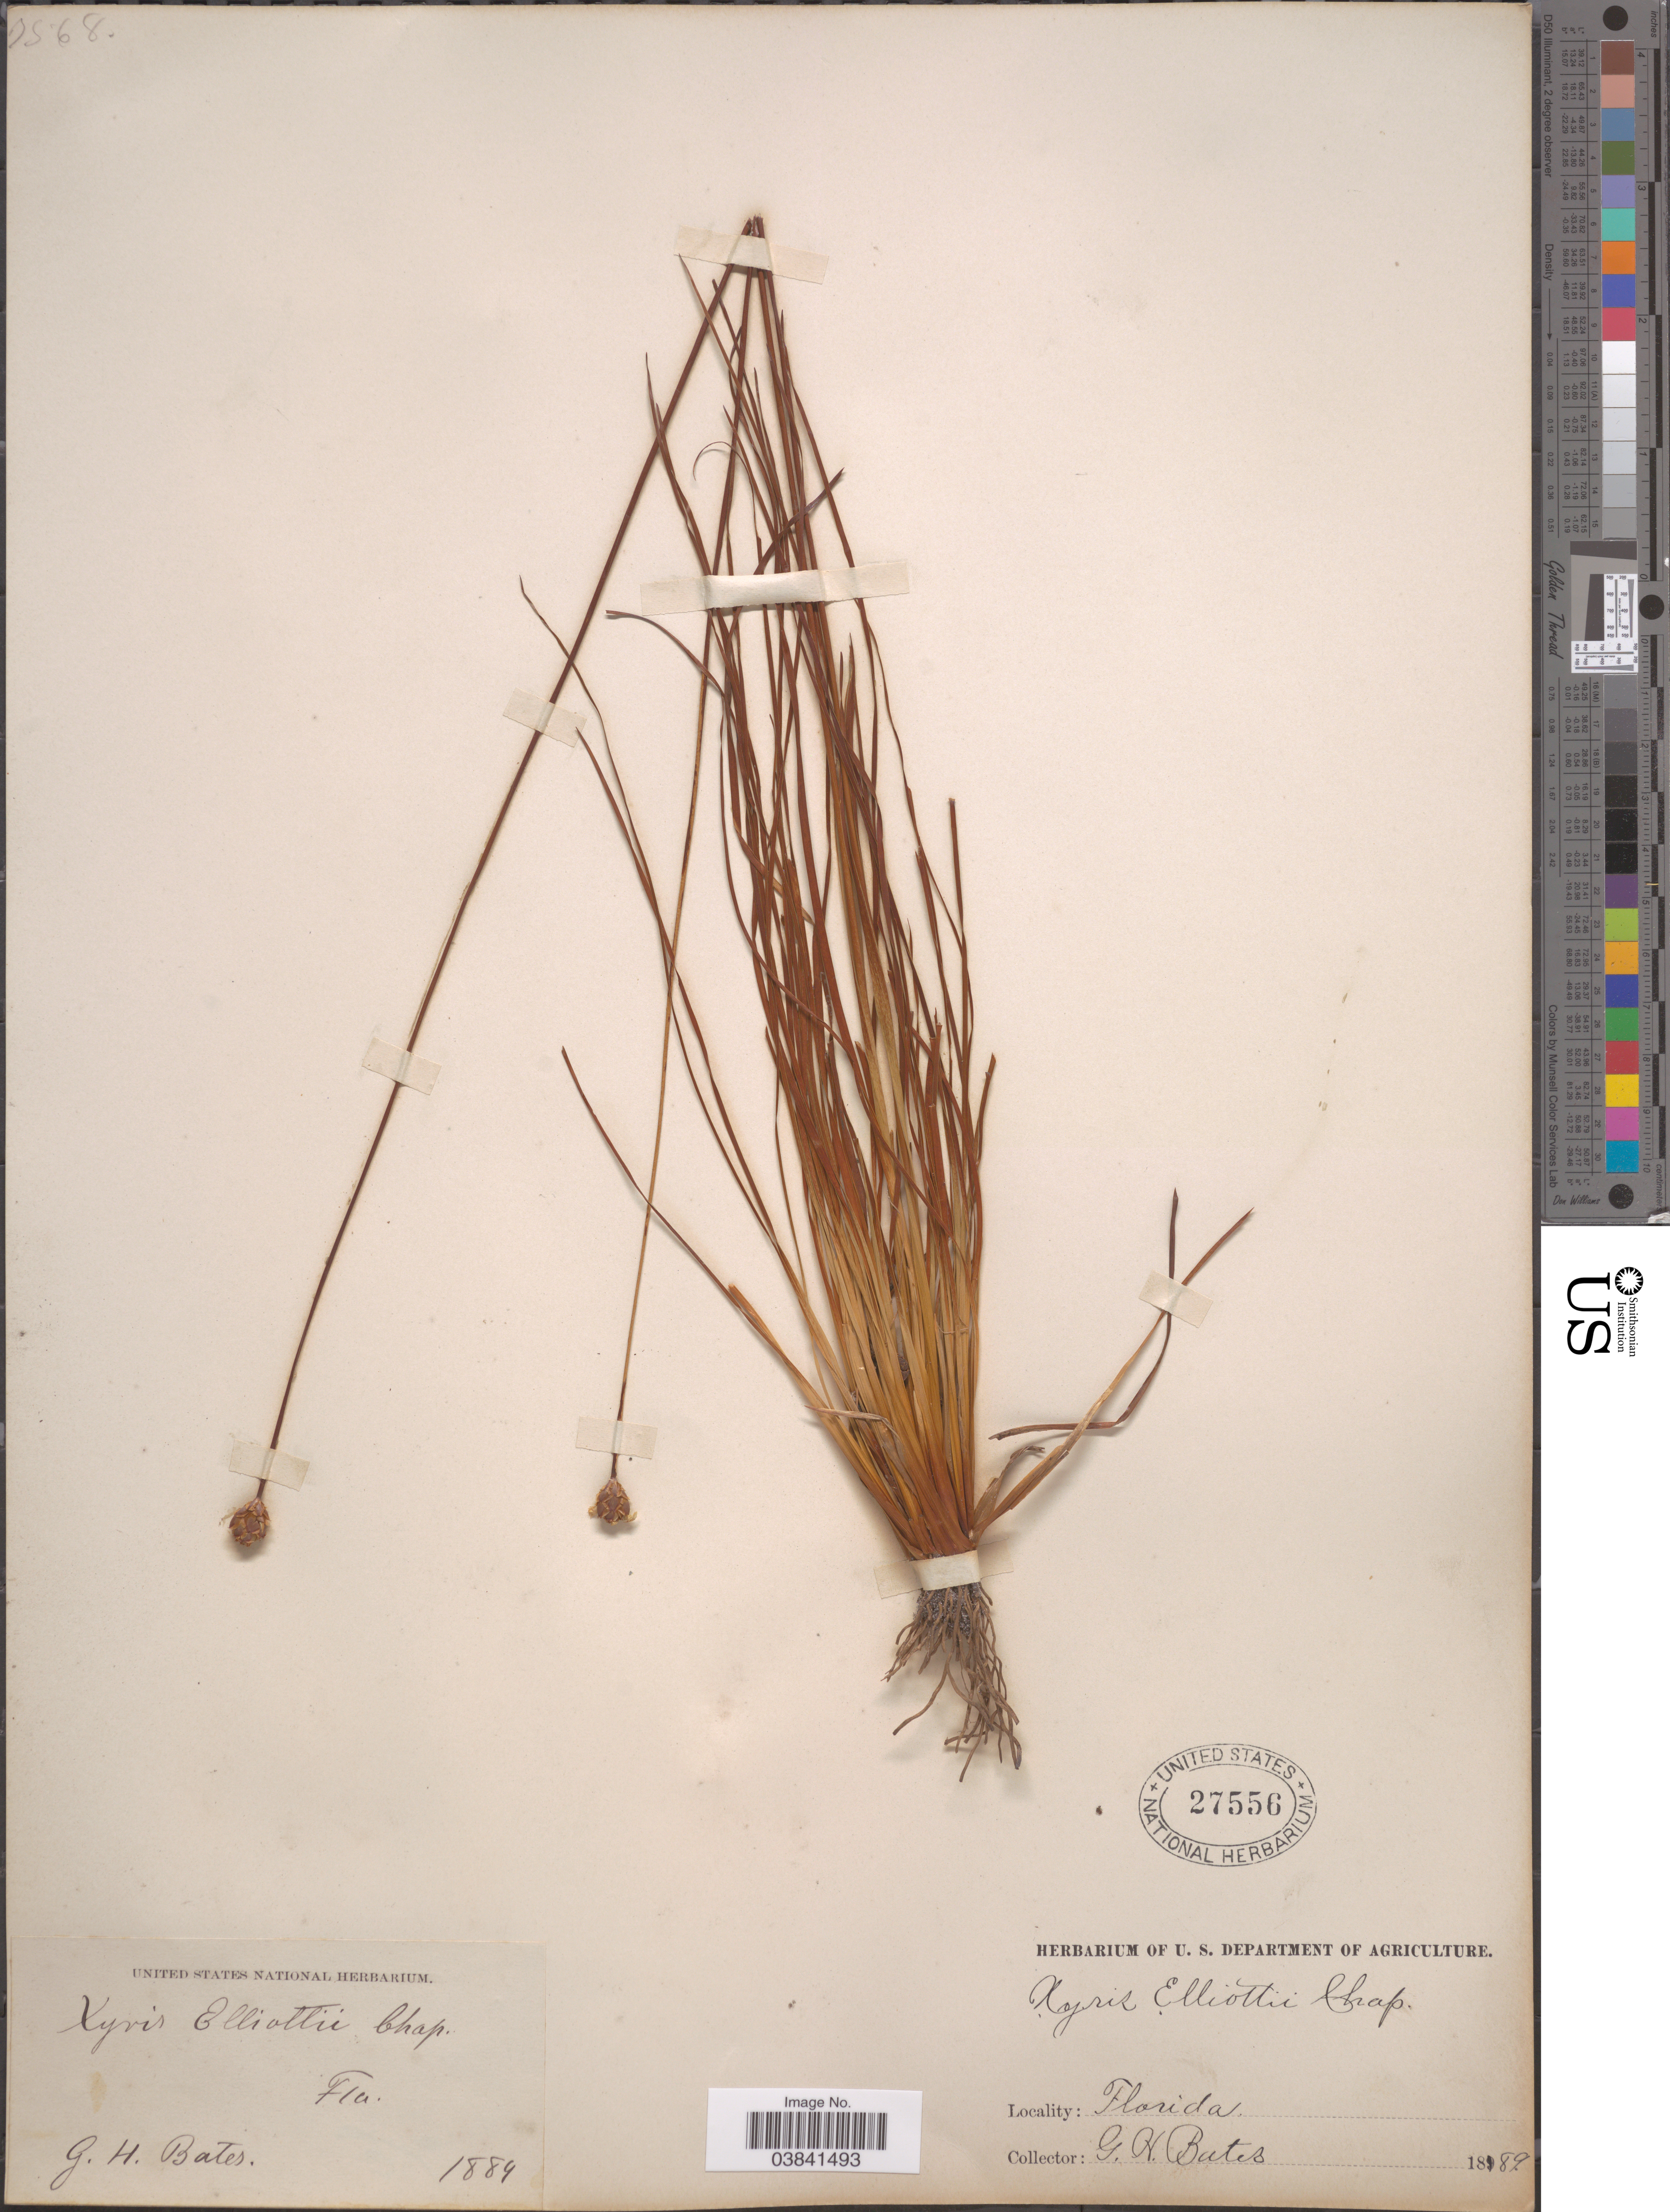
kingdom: Plantae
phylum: Tracheophyta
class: Liliopsida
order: Poales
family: Xyridaceae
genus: Xyris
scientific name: Xyris elliottii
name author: Chapm.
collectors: G. Bates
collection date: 1889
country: United States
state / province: Florida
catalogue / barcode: US 27556